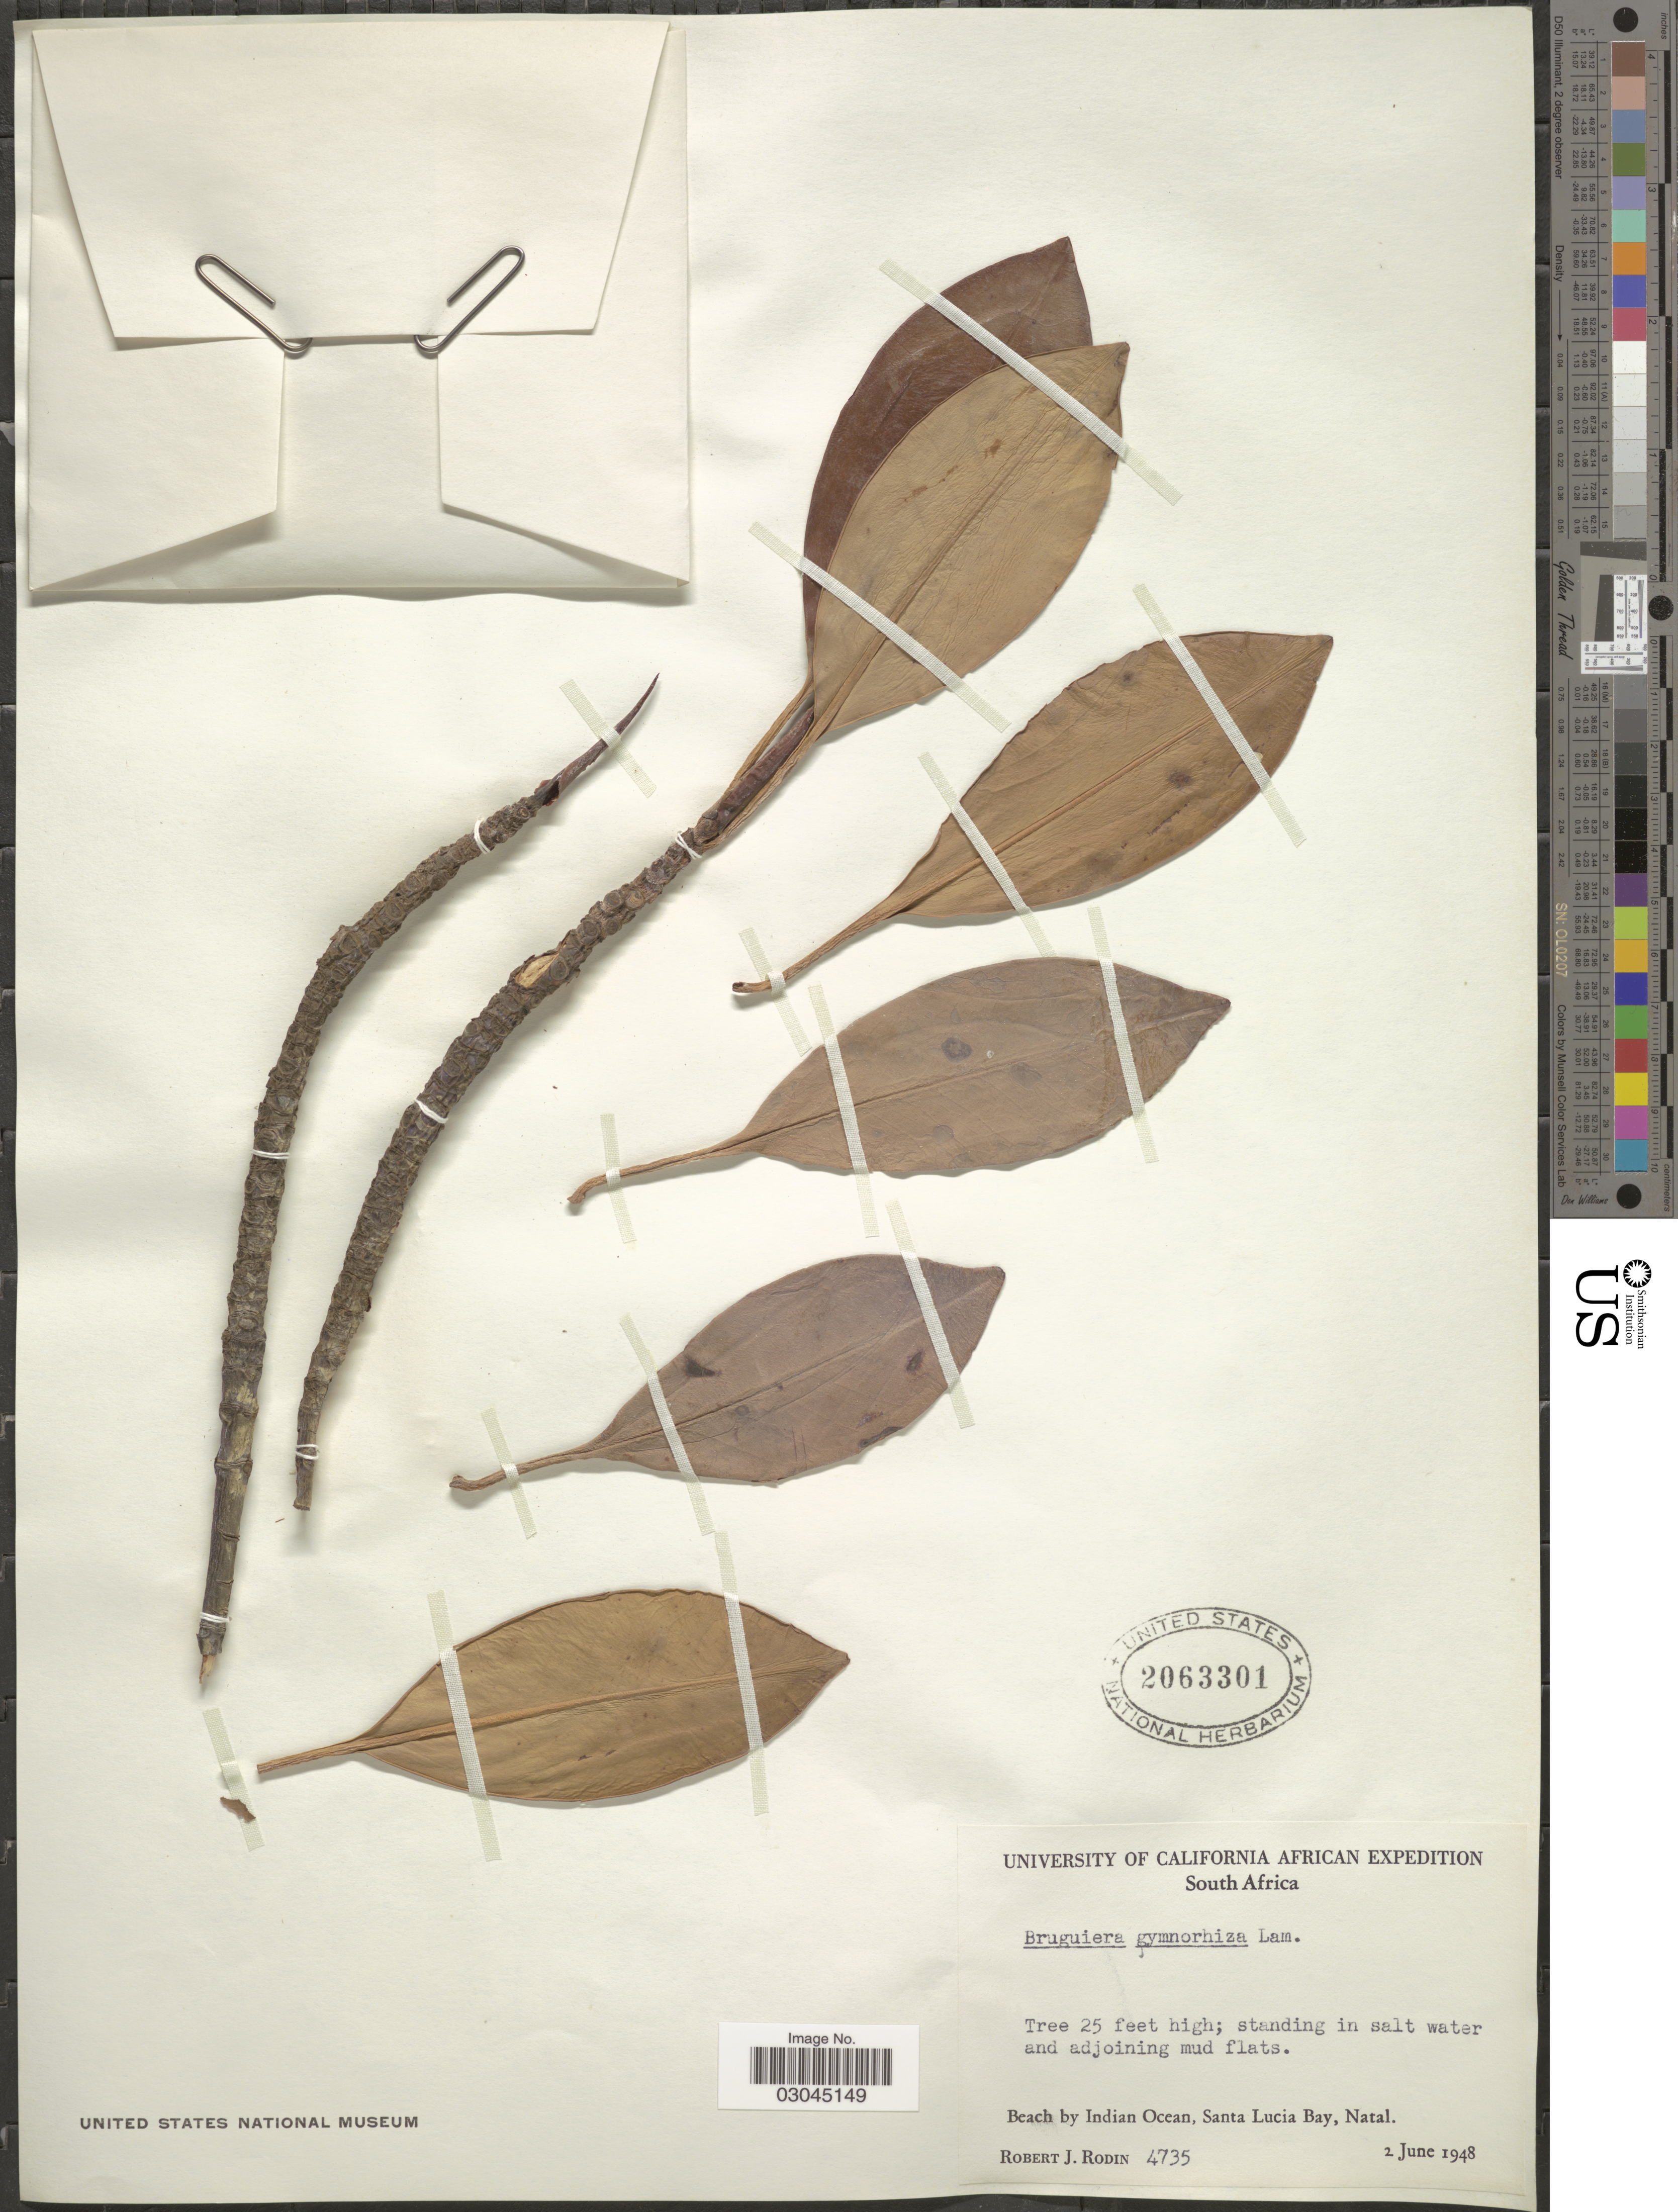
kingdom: Plantae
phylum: Tracheophyta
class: Magnoliopsida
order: Malpighiales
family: Rhizophoraceae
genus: Bruguiera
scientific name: Bruguiera gymnorhiza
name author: (L.) Savigny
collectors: R. J. Rodin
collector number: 4735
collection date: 1948-06-02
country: South Africa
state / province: KwaZulu-Natal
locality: Beach by Indian Ocean, Santa Lucia Bay, Natal.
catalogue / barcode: US 2063301